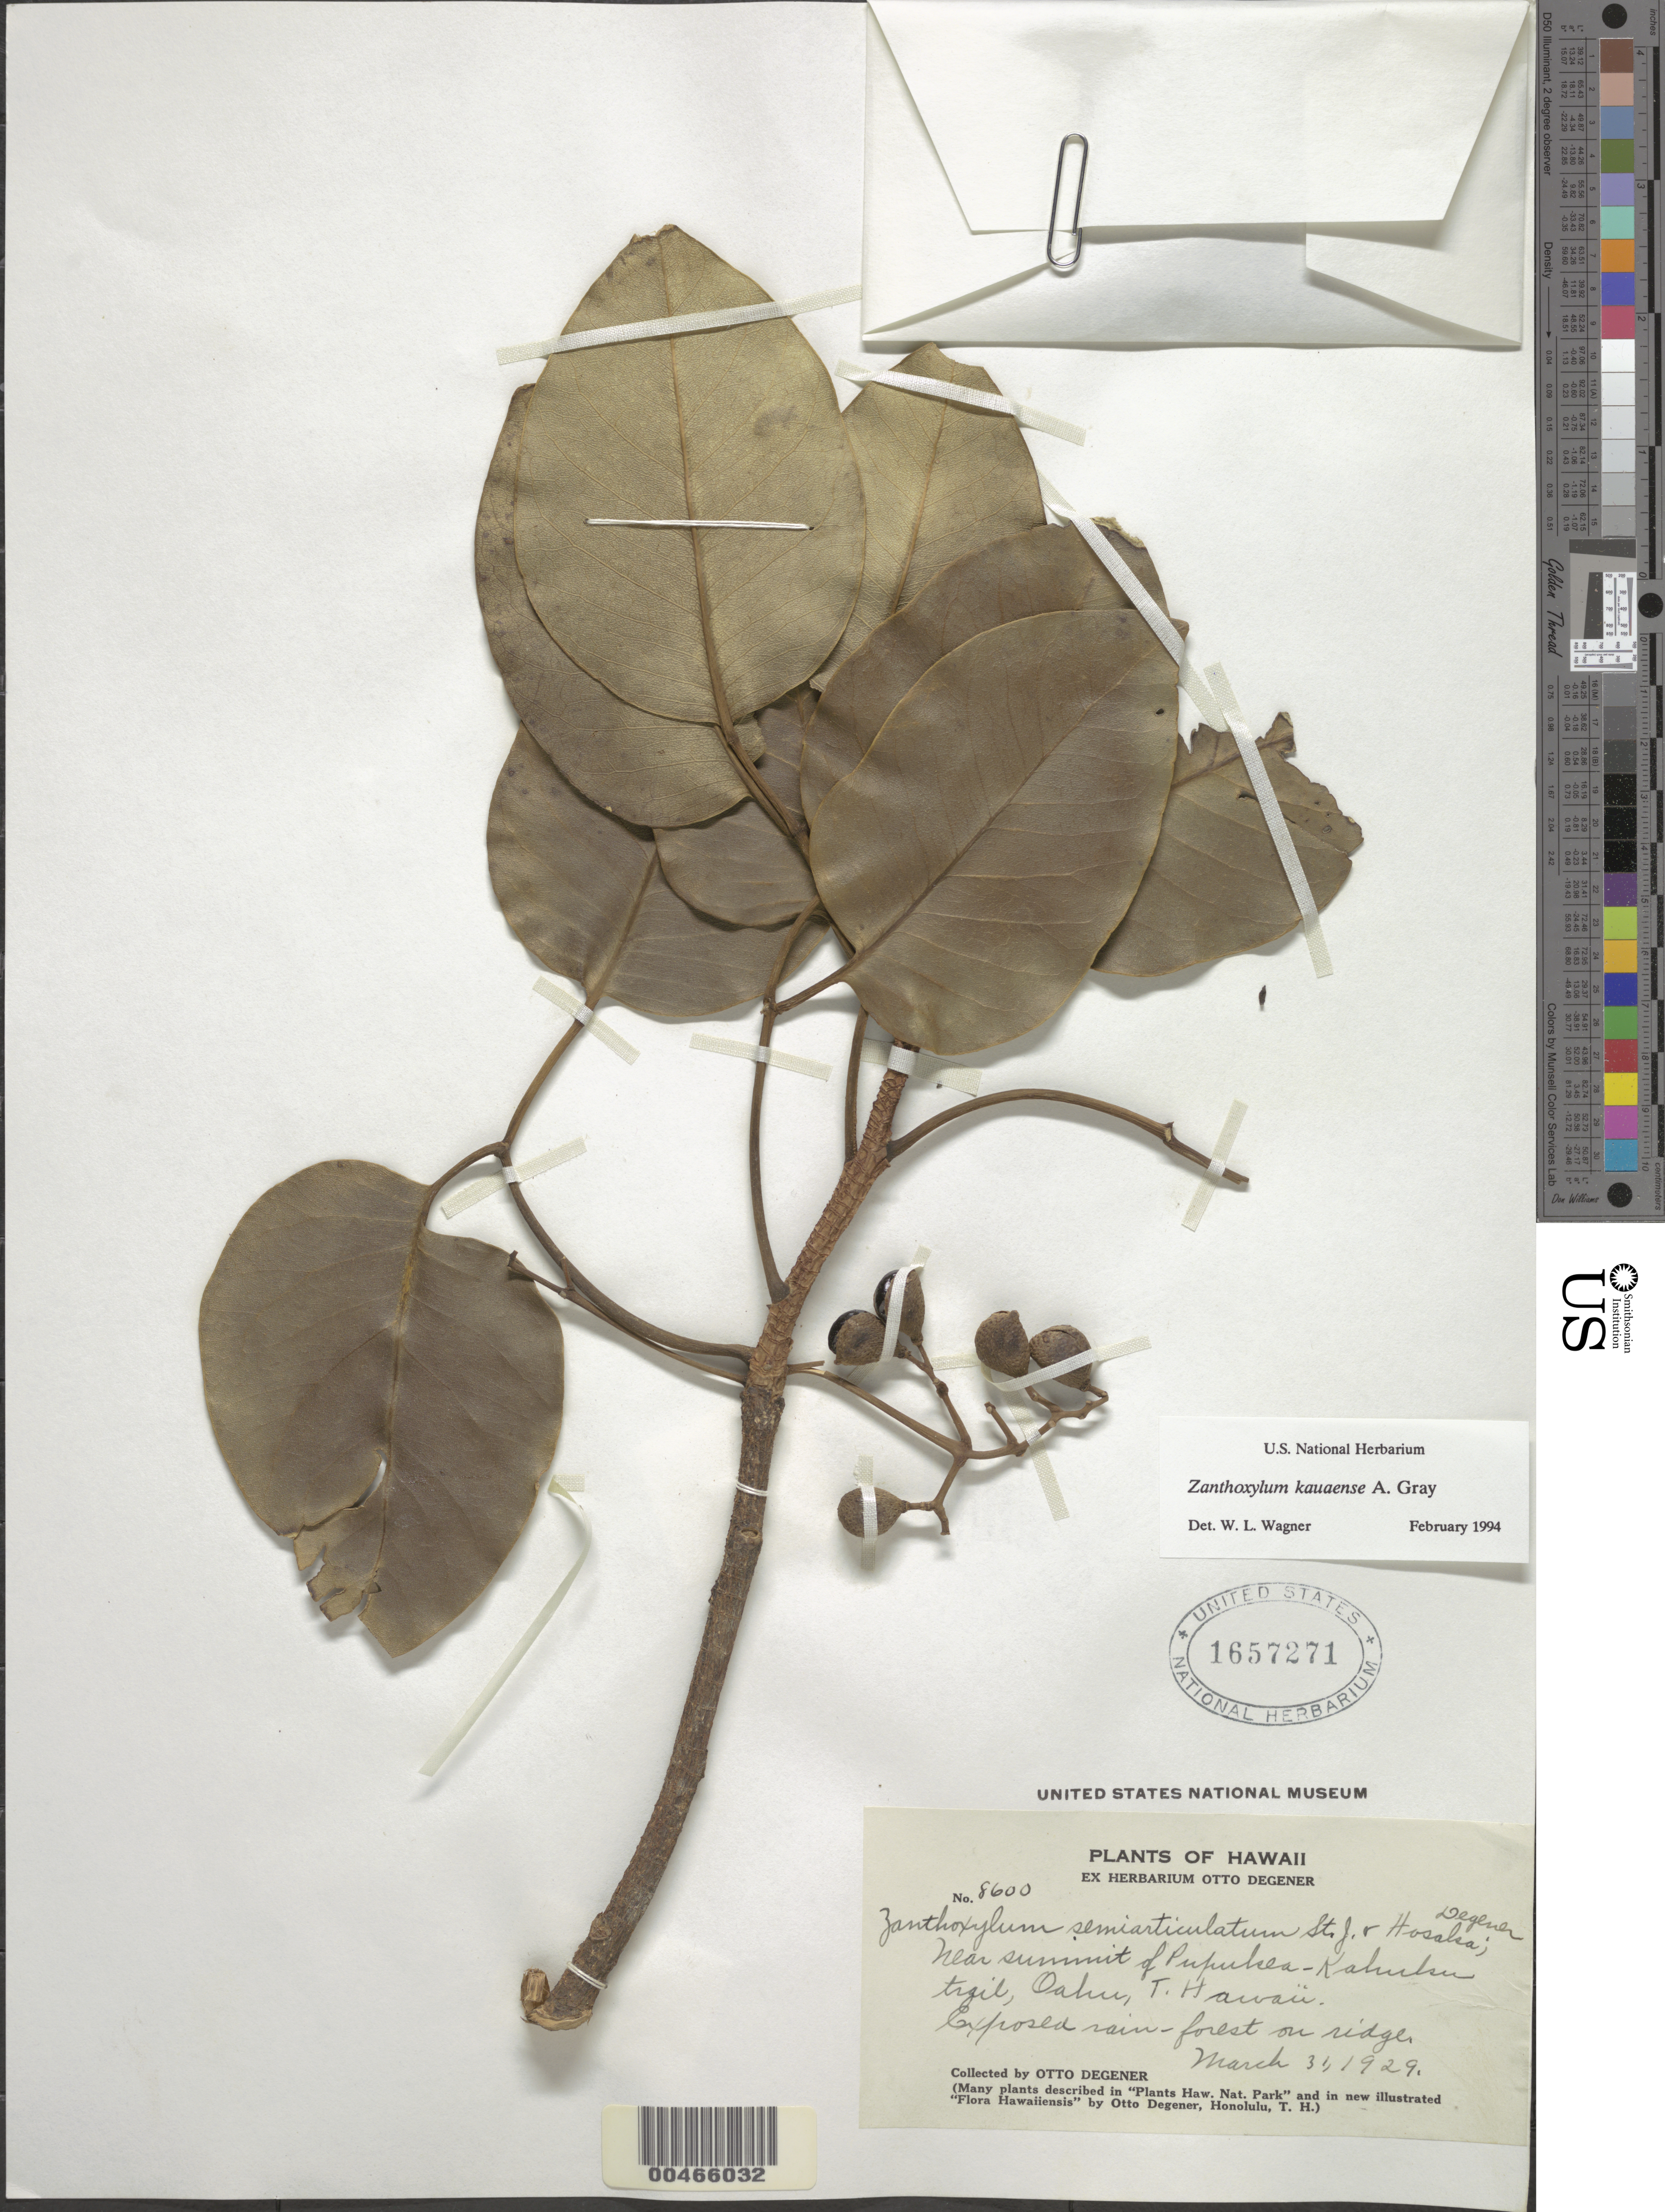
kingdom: Plantae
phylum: Tracheophyta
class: Magnoliopsida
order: Sapindales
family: Rutaceae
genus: Zanthoxylum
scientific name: Zanthoxylum kauaense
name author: A. Gray in Wilkes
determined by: Wagner, W. L., (BOT), Smithsonian Institution - National Museum of Natural History (UNITED STATES)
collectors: O. Degener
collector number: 8600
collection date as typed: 31 Mar 1929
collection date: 1929-03-31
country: United States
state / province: Hawaii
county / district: Honolulu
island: Oahu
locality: Near summit of Pupukea-Kahuku trail.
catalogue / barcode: US 1657271